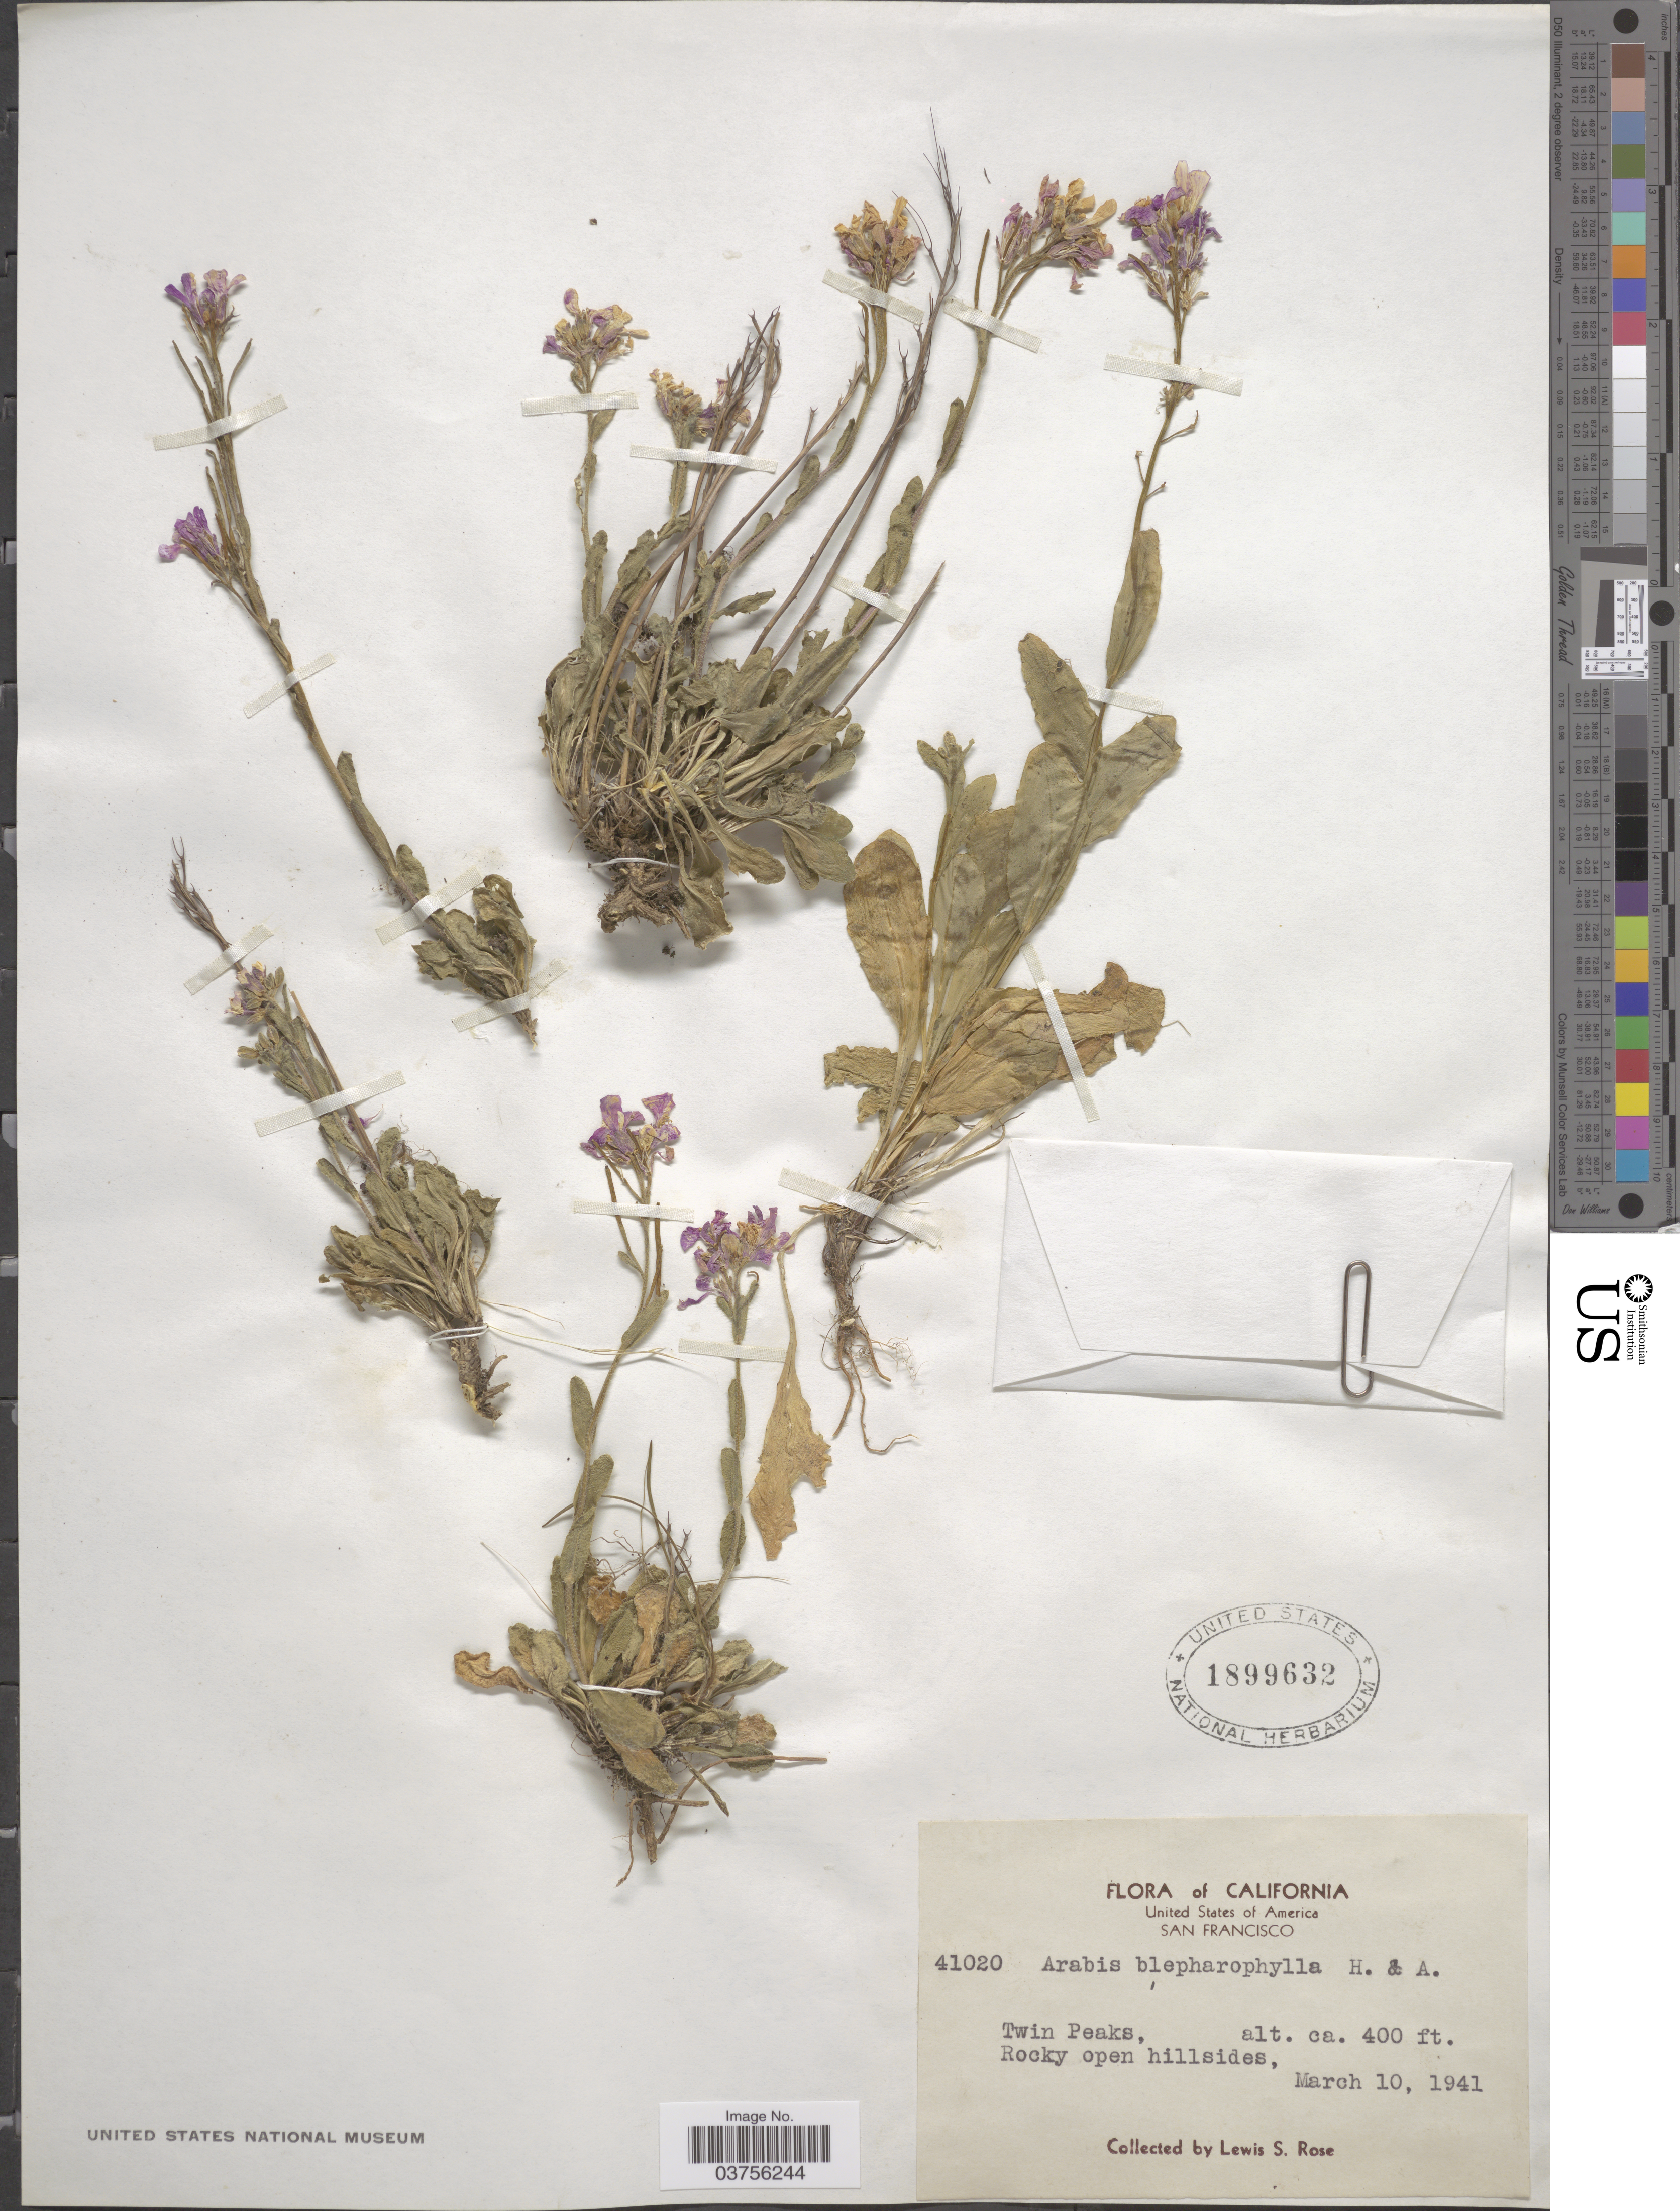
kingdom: Plantae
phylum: Tracheophyta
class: Magnoliopsida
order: Brassicales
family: Brassicaceae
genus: Arabis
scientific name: Arabis blepharophylla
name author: Hook. & Arn.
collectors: L. S. Rose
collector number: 41020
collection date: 1941-03-10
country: United States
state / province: California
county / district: San Francisco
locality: United States of America. San Francisco. Twin Peaks.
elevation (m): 122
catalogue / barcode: US 1899632